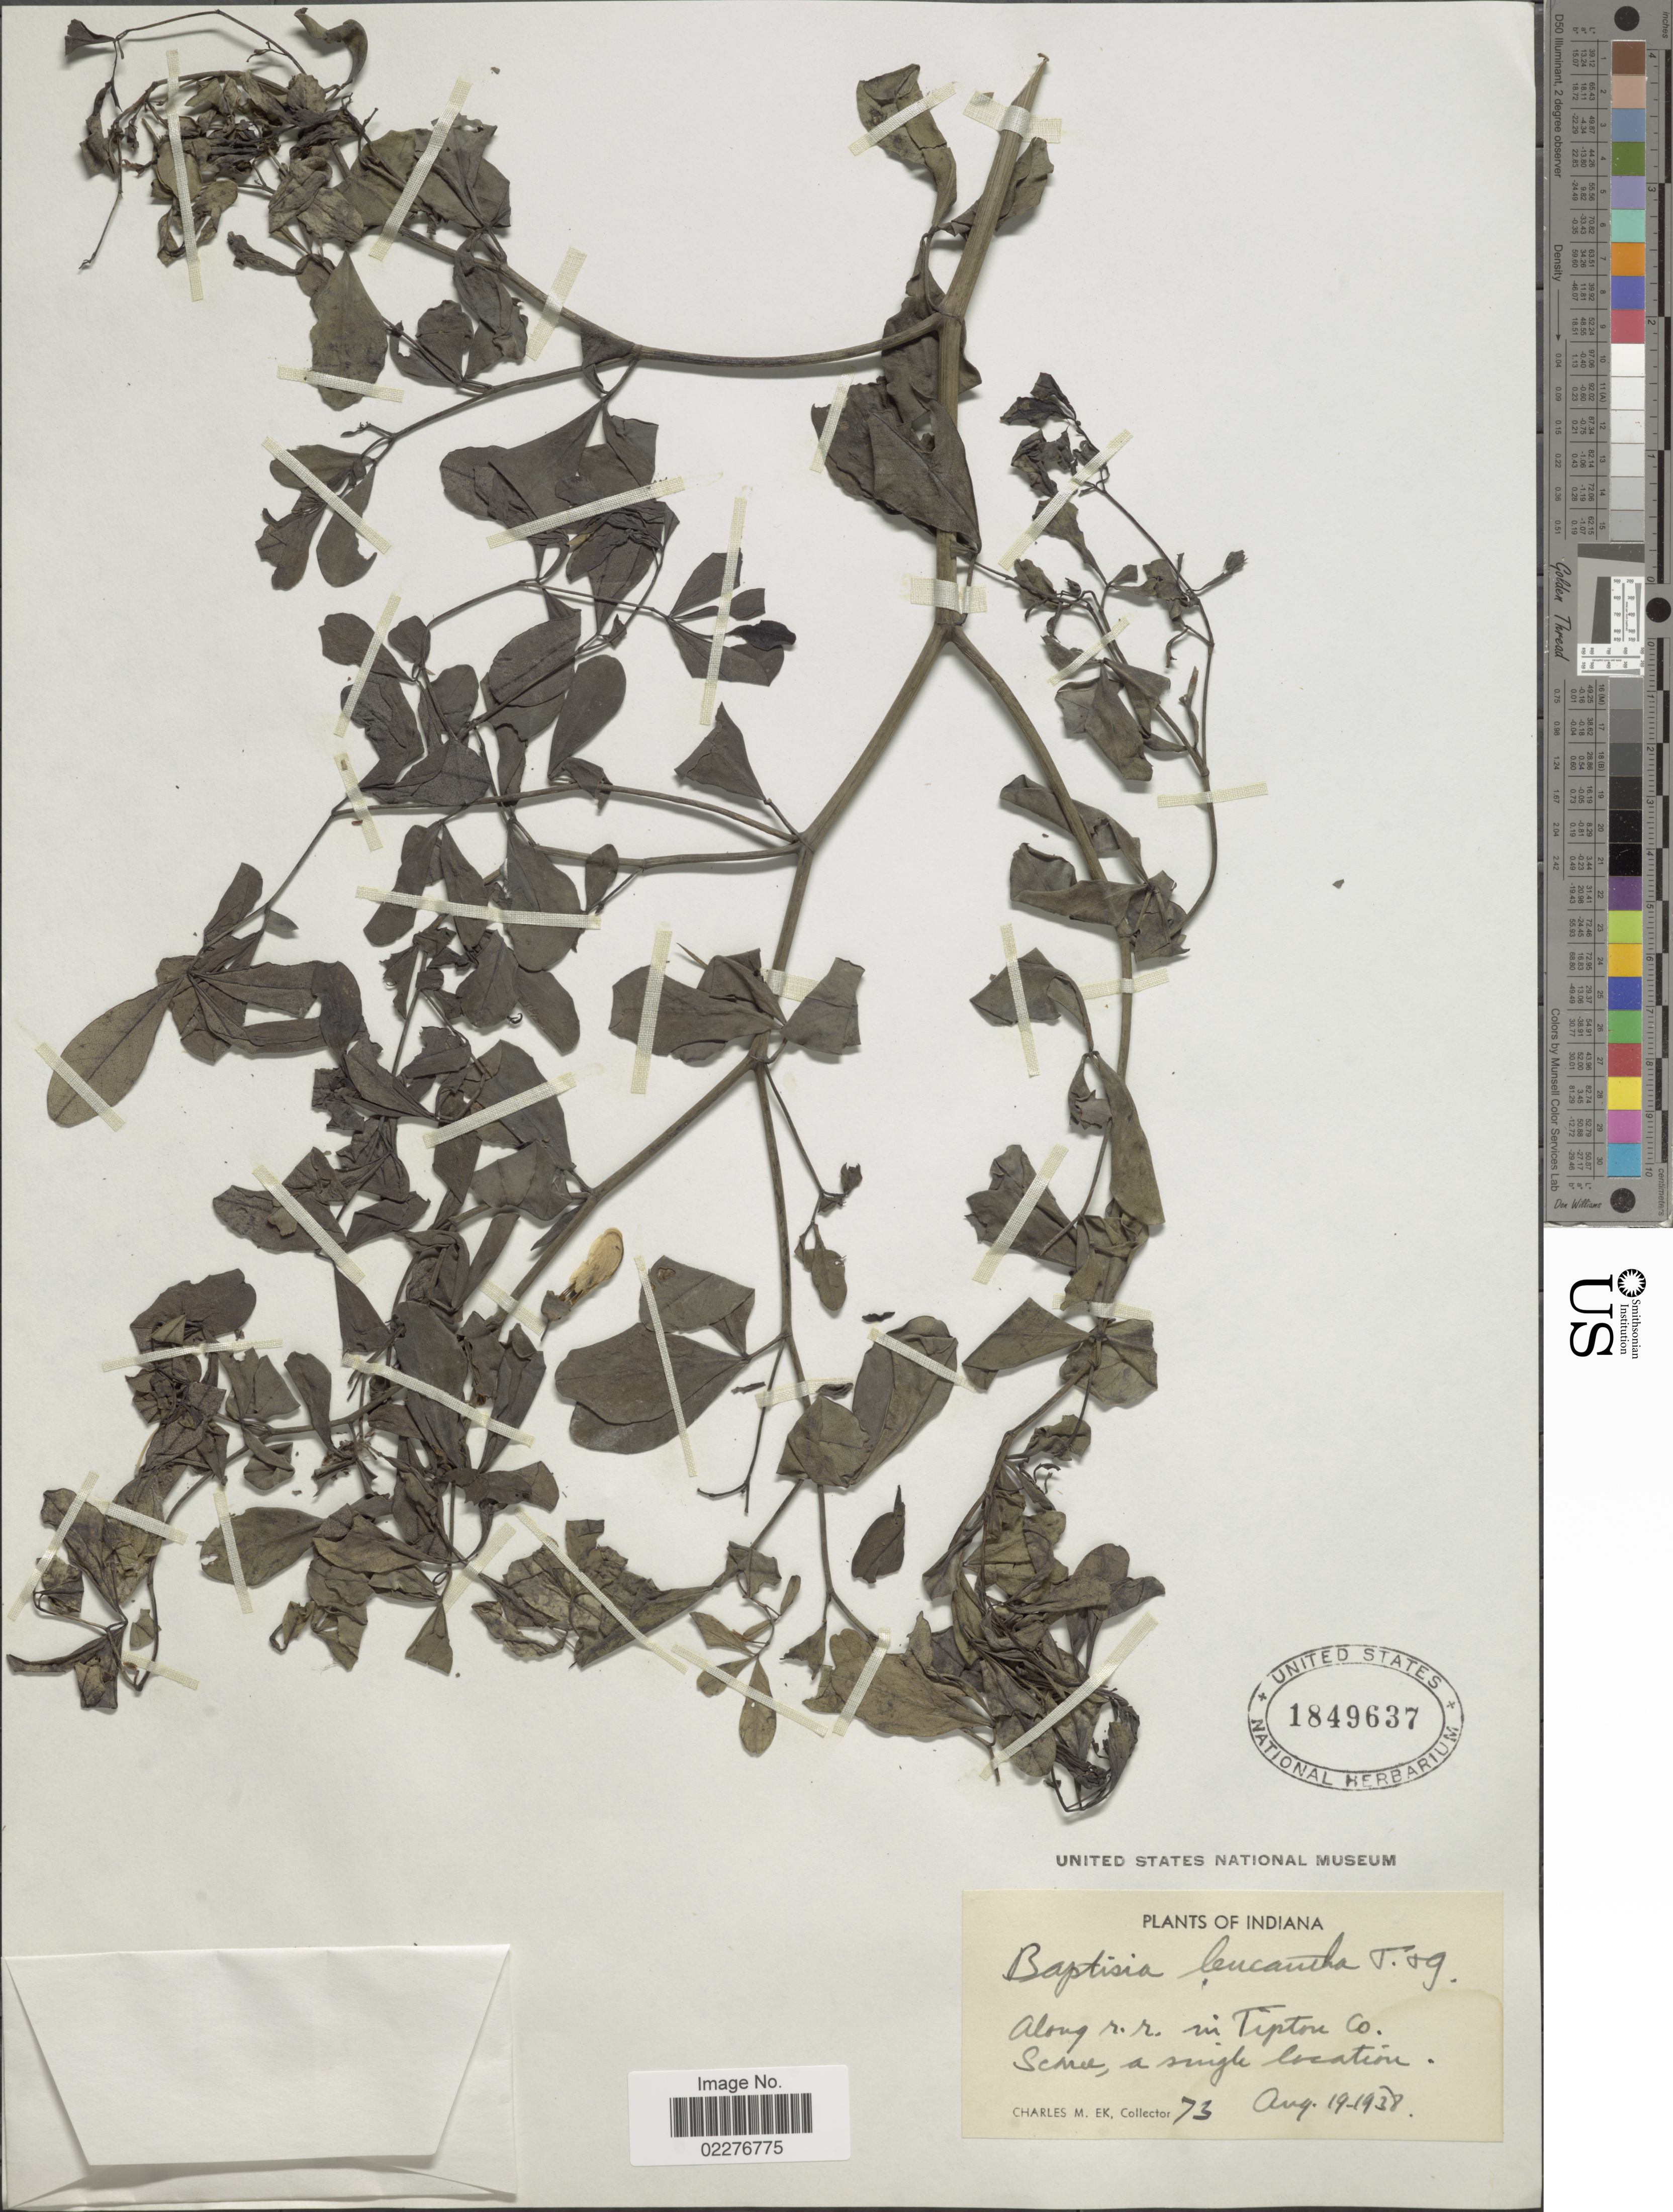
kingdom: Plantae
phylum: Tracheophyta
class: Magnoliopsida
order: Fabales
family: Fabaceae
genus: Baptisia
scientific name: Baptisia leucantha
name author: Torr. & A. Gray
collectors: C. Ek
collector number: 73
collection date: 1938-08-19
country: United States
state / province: Indiana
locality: Along r.r. in Tipton Co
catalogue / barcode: US 1849637